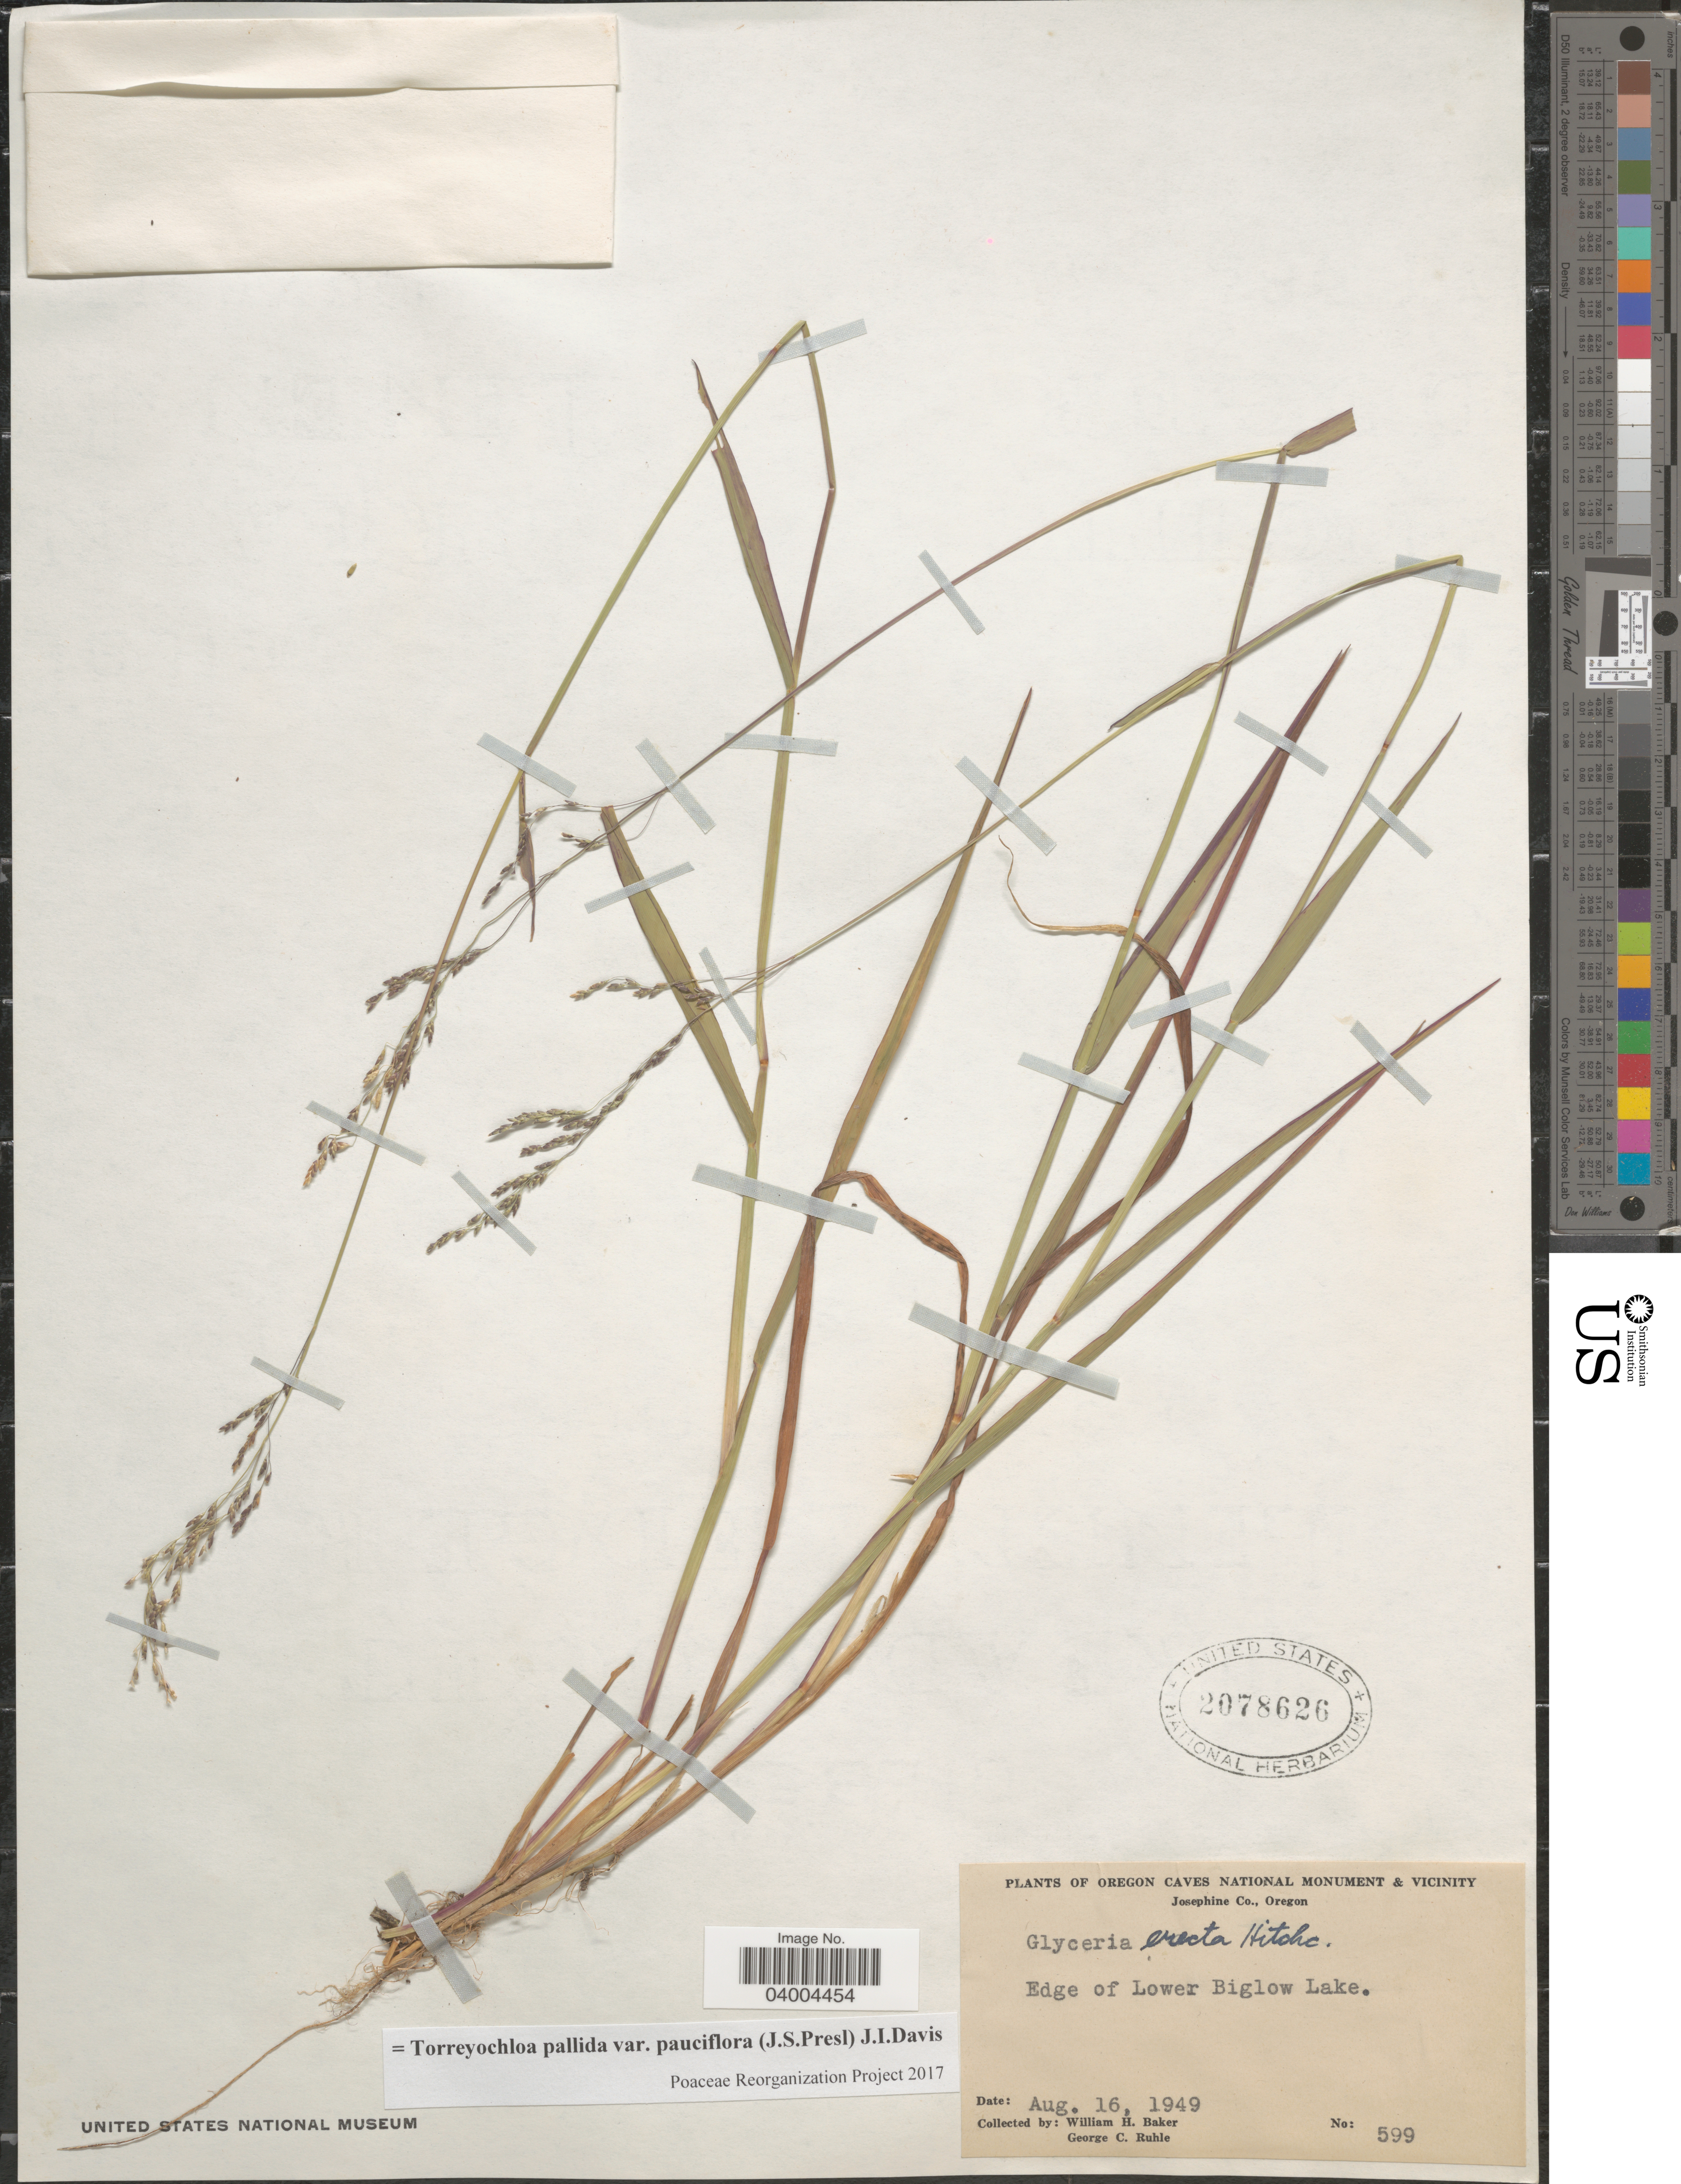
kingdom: Plantae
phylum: Tracheophyta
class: Liliopsida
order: Poales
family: Poaceae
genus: Torreyochloa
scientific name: Torreyochloa pallida var. pauciflora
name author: (J. Presl) J.I. Davis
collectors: W. H. Baker & G. Ruhle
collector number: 599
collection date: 1949-08-16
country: United States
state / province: Oregon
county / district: Josephine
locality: Oregon Caves National Monument & Vicinity. Josephine Co. Edge of Lower Biglow Lake.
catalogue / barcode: US 2078626